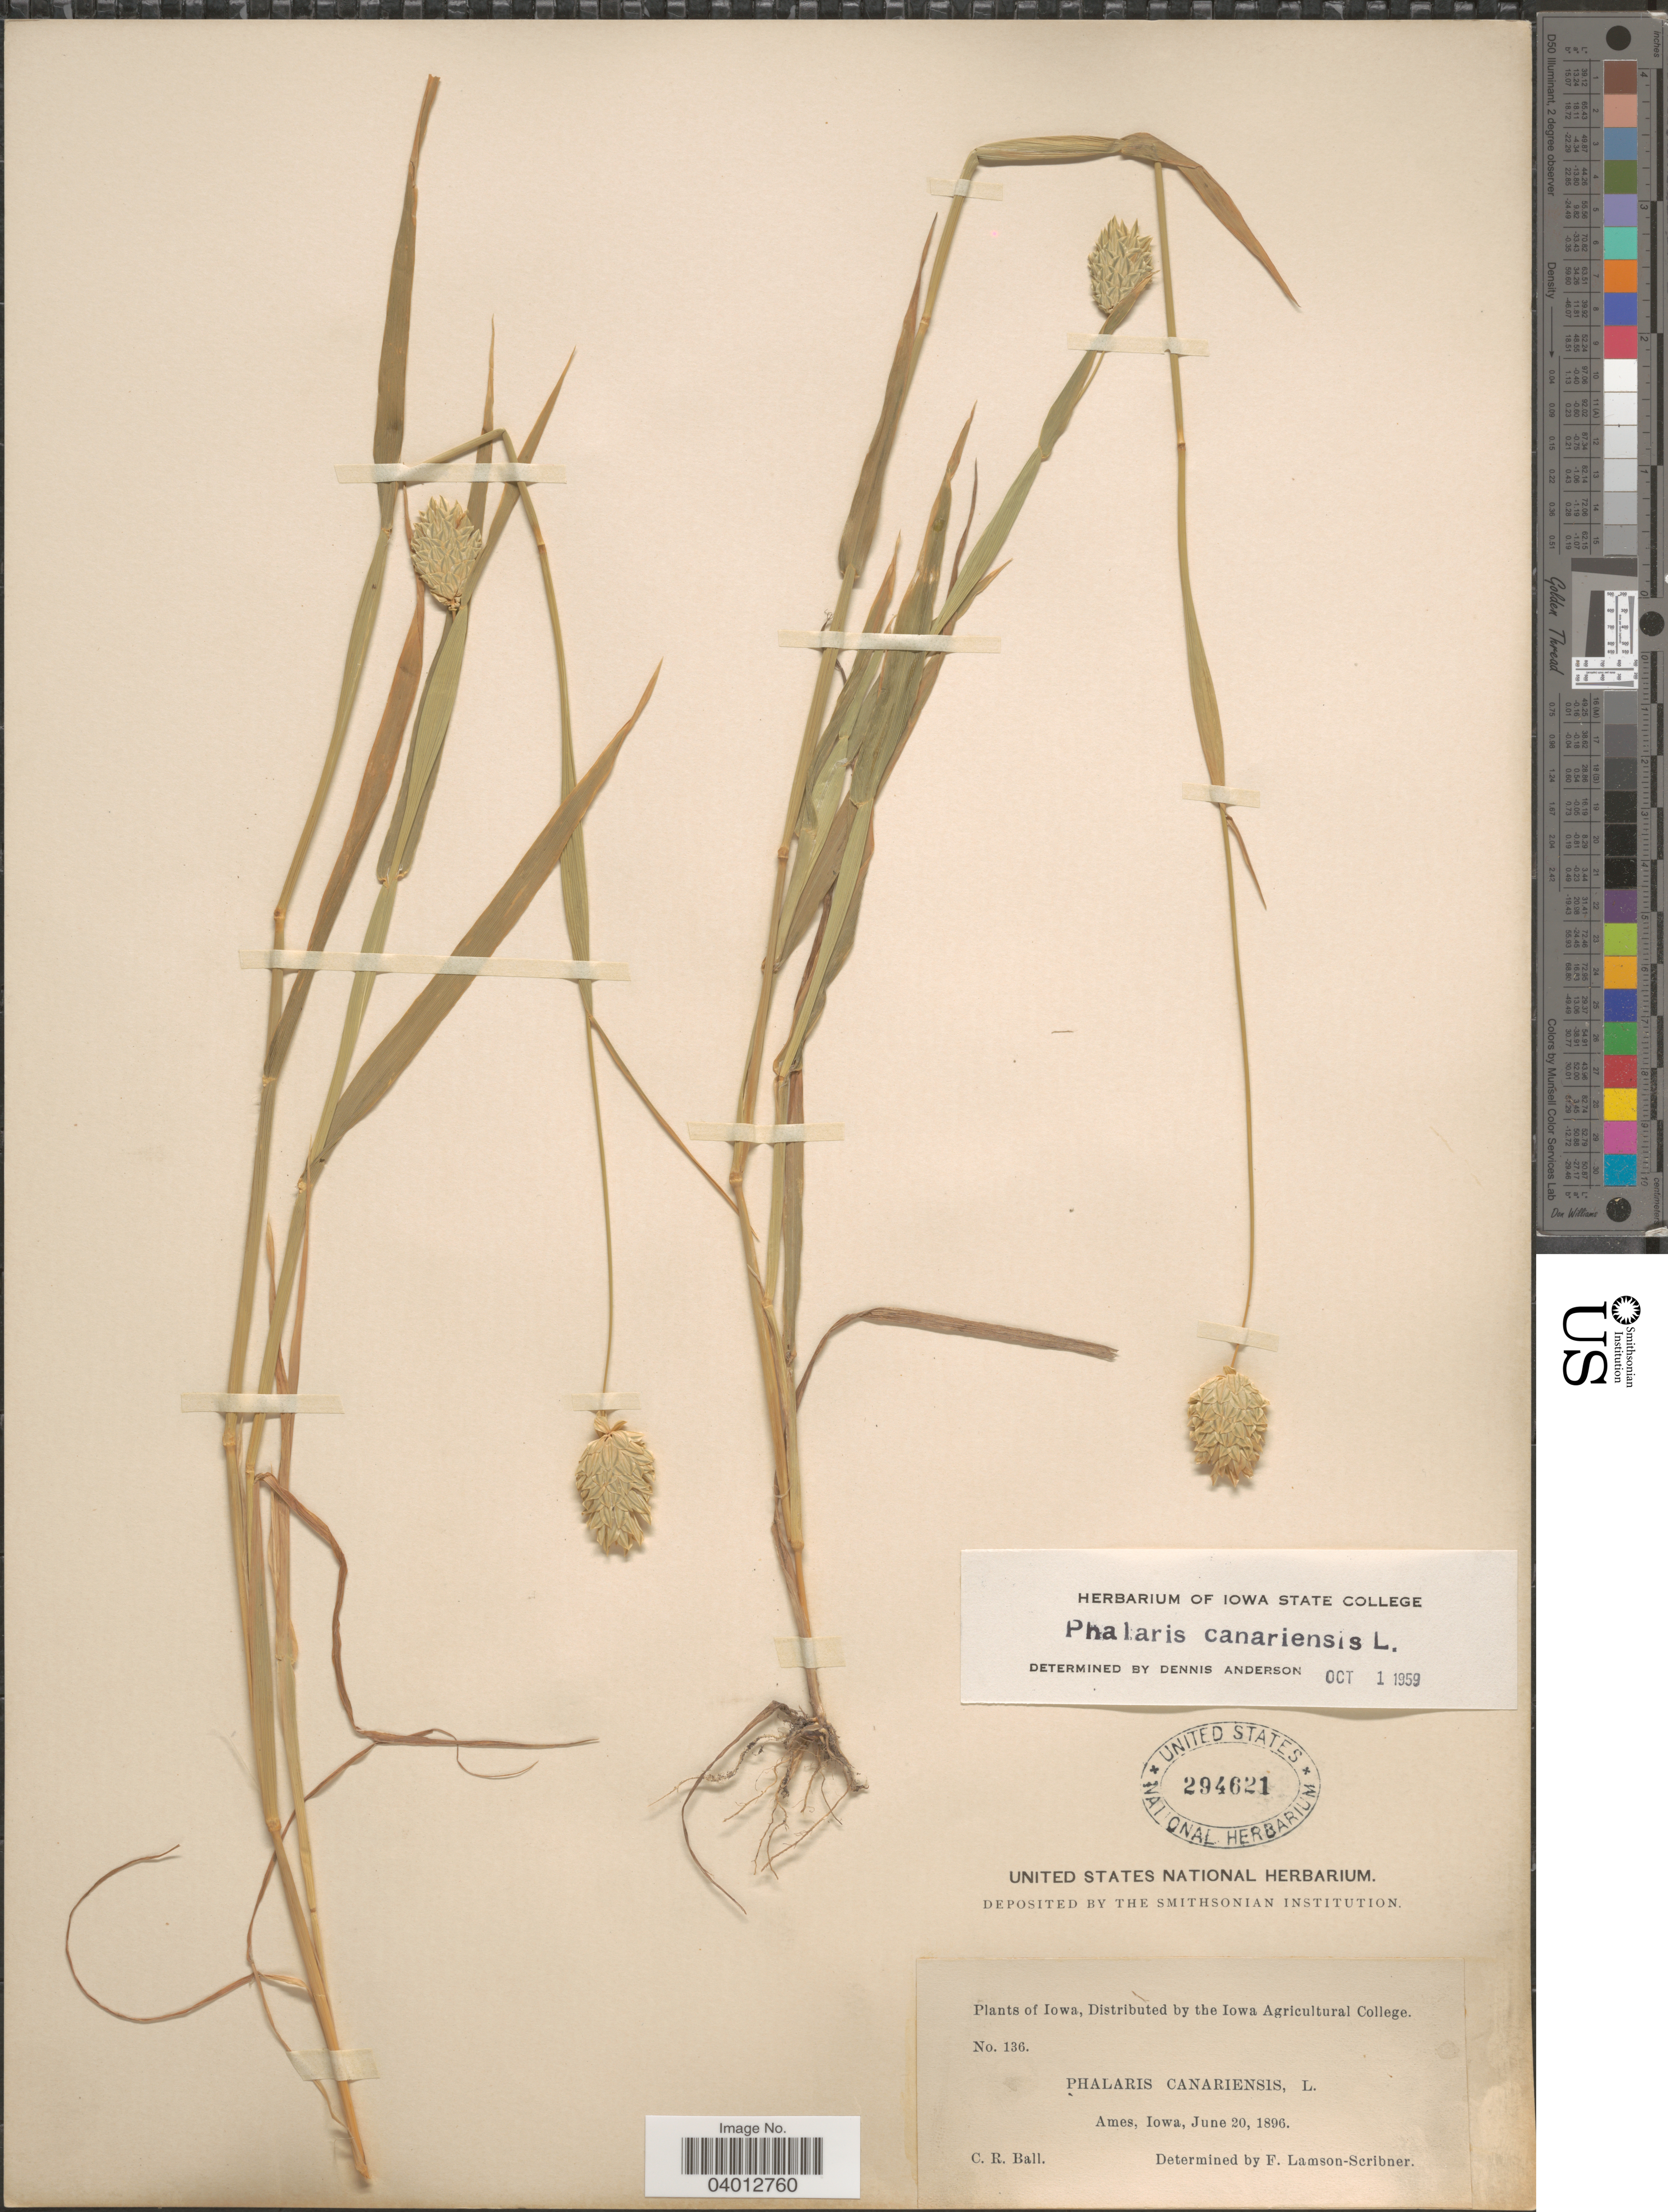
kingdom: Plantae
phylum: Tracheophyta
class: Liliopsida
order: Poales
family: Poaceae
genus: Phalaris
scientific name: Phalaris canariensis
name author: L.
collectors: C. R. Ball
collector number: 136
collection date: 1896-06-20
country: United States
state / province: Iowa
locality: Ames.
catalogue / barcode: US 294621